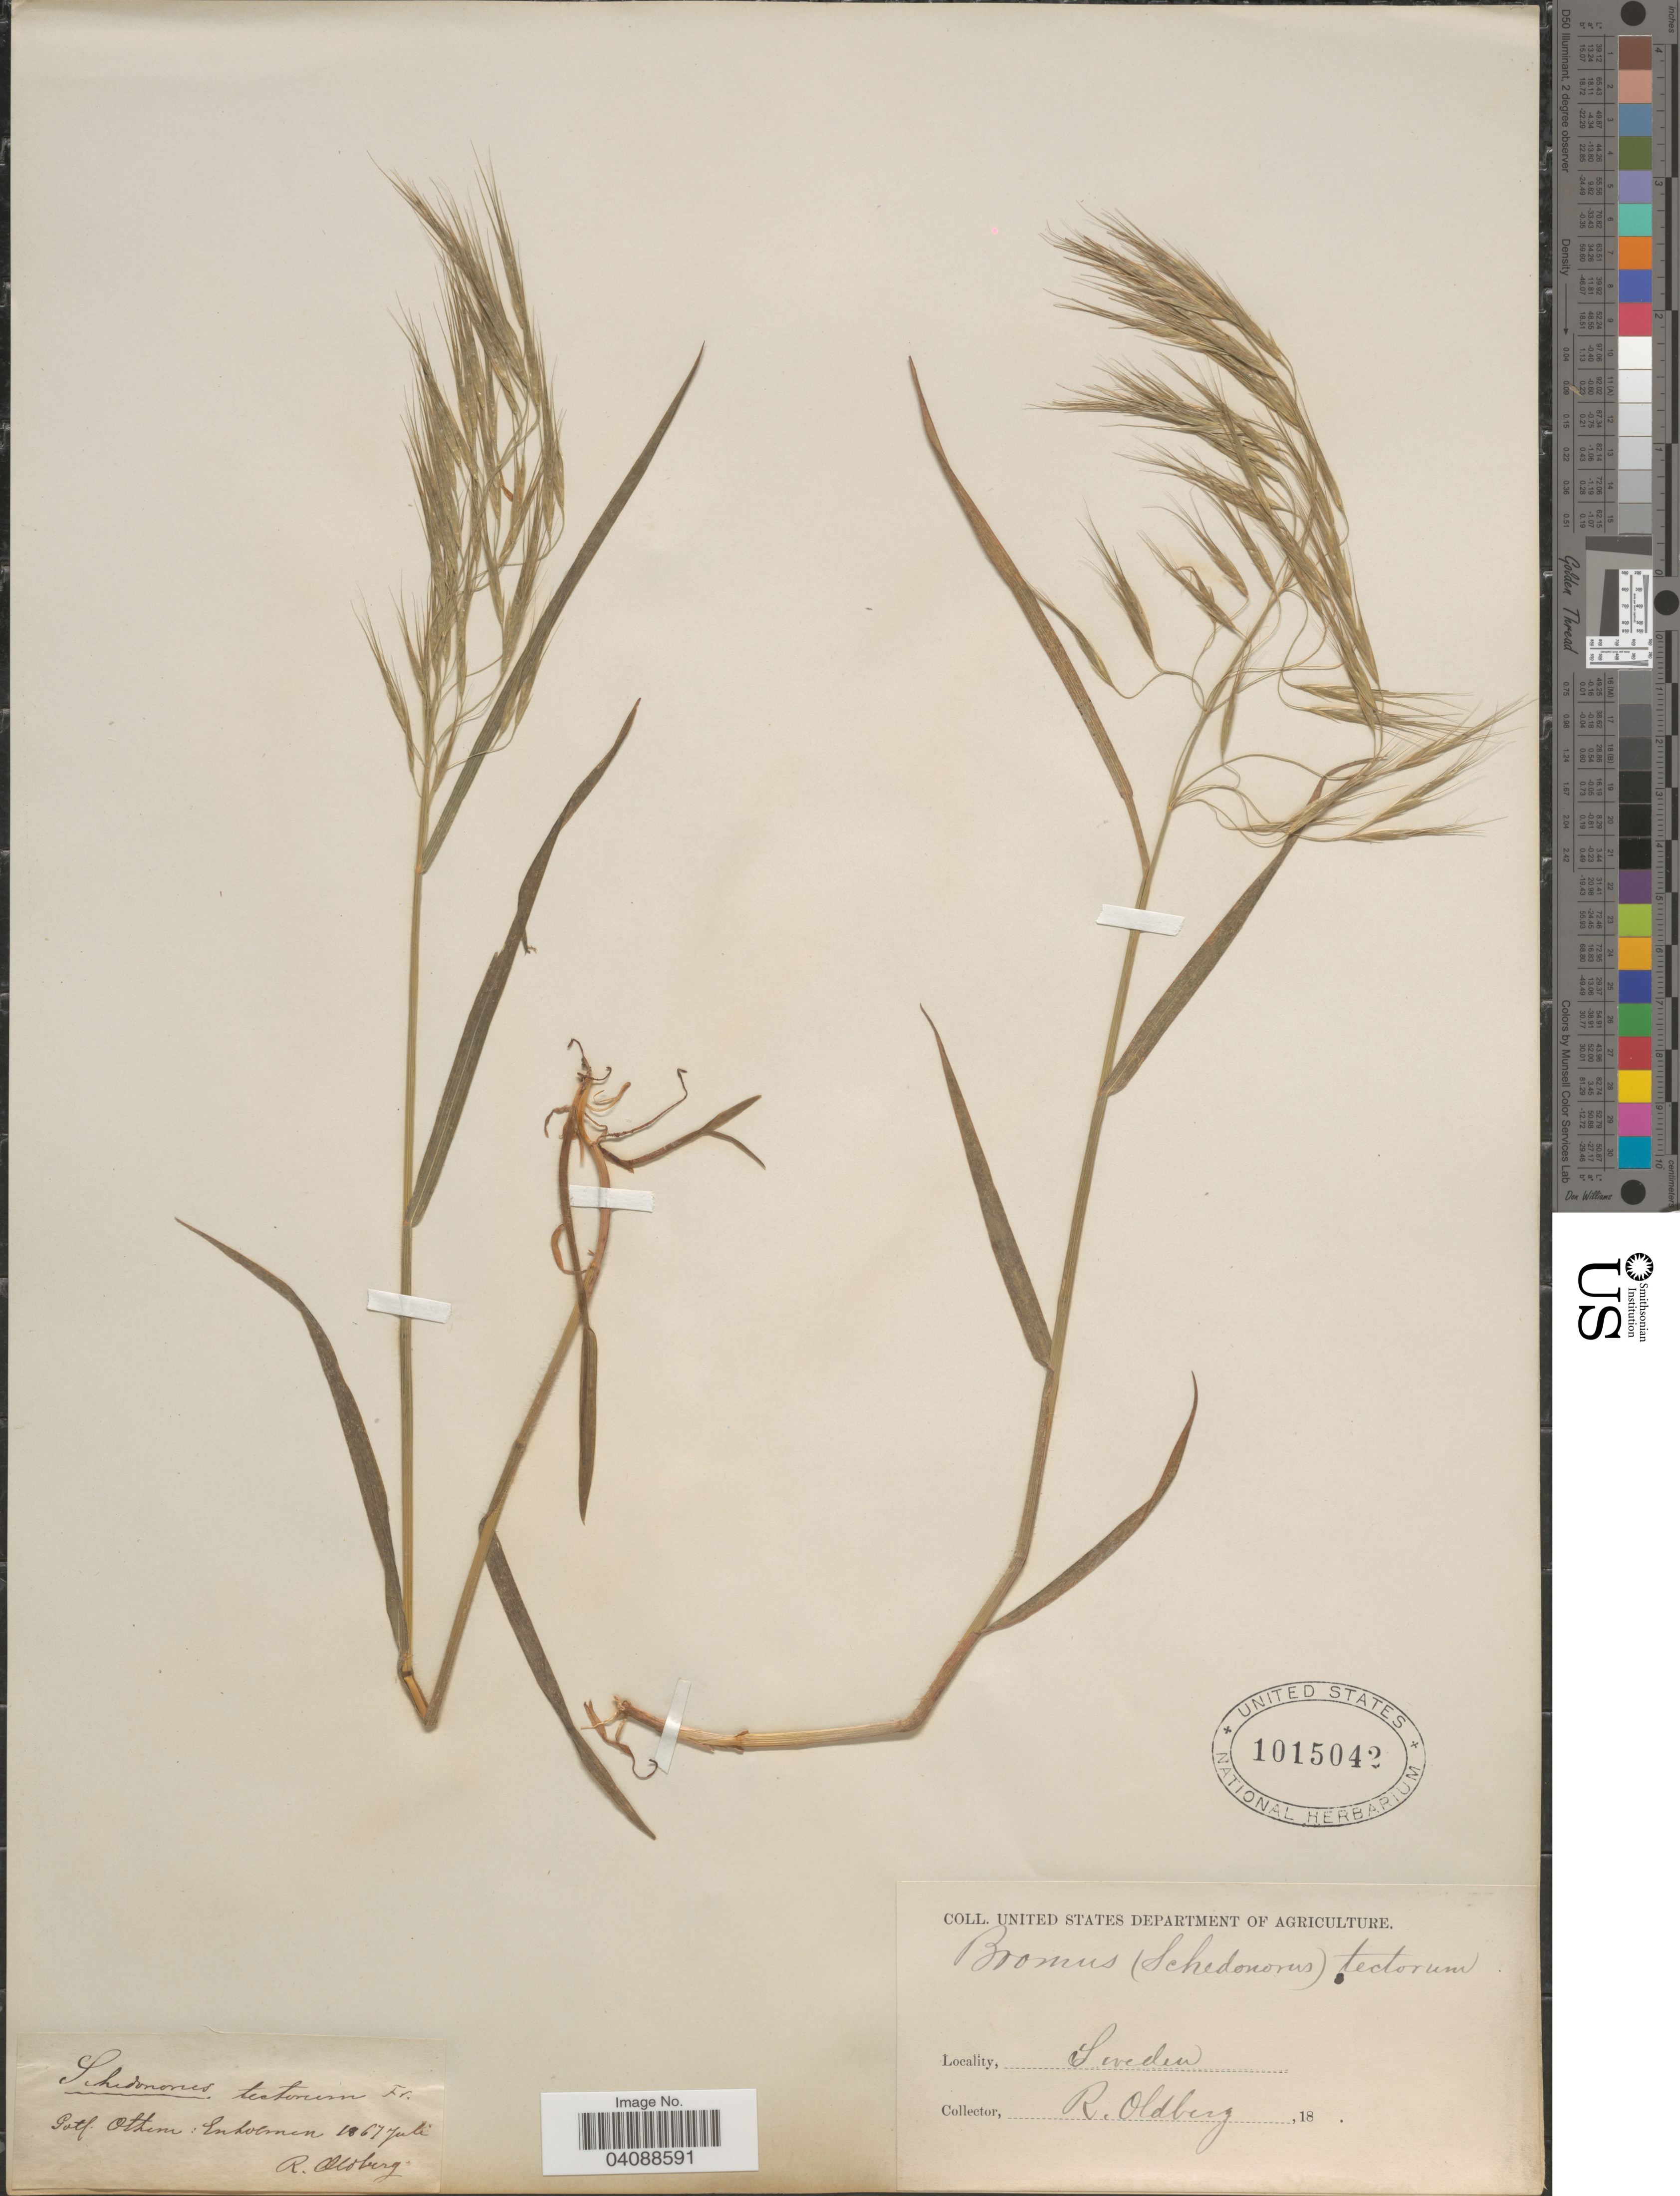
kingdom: Plantae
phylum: Tracheophyta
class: Liliopsida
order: Poales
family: Poaceae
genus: Bromus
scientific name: Bromus tectorum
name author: L.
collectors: R. Oldberg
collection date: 1867-07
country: Sweden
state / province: Gotland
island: Gotland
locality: Gotl. Othem: Enholmen.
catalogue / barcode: US 1015042